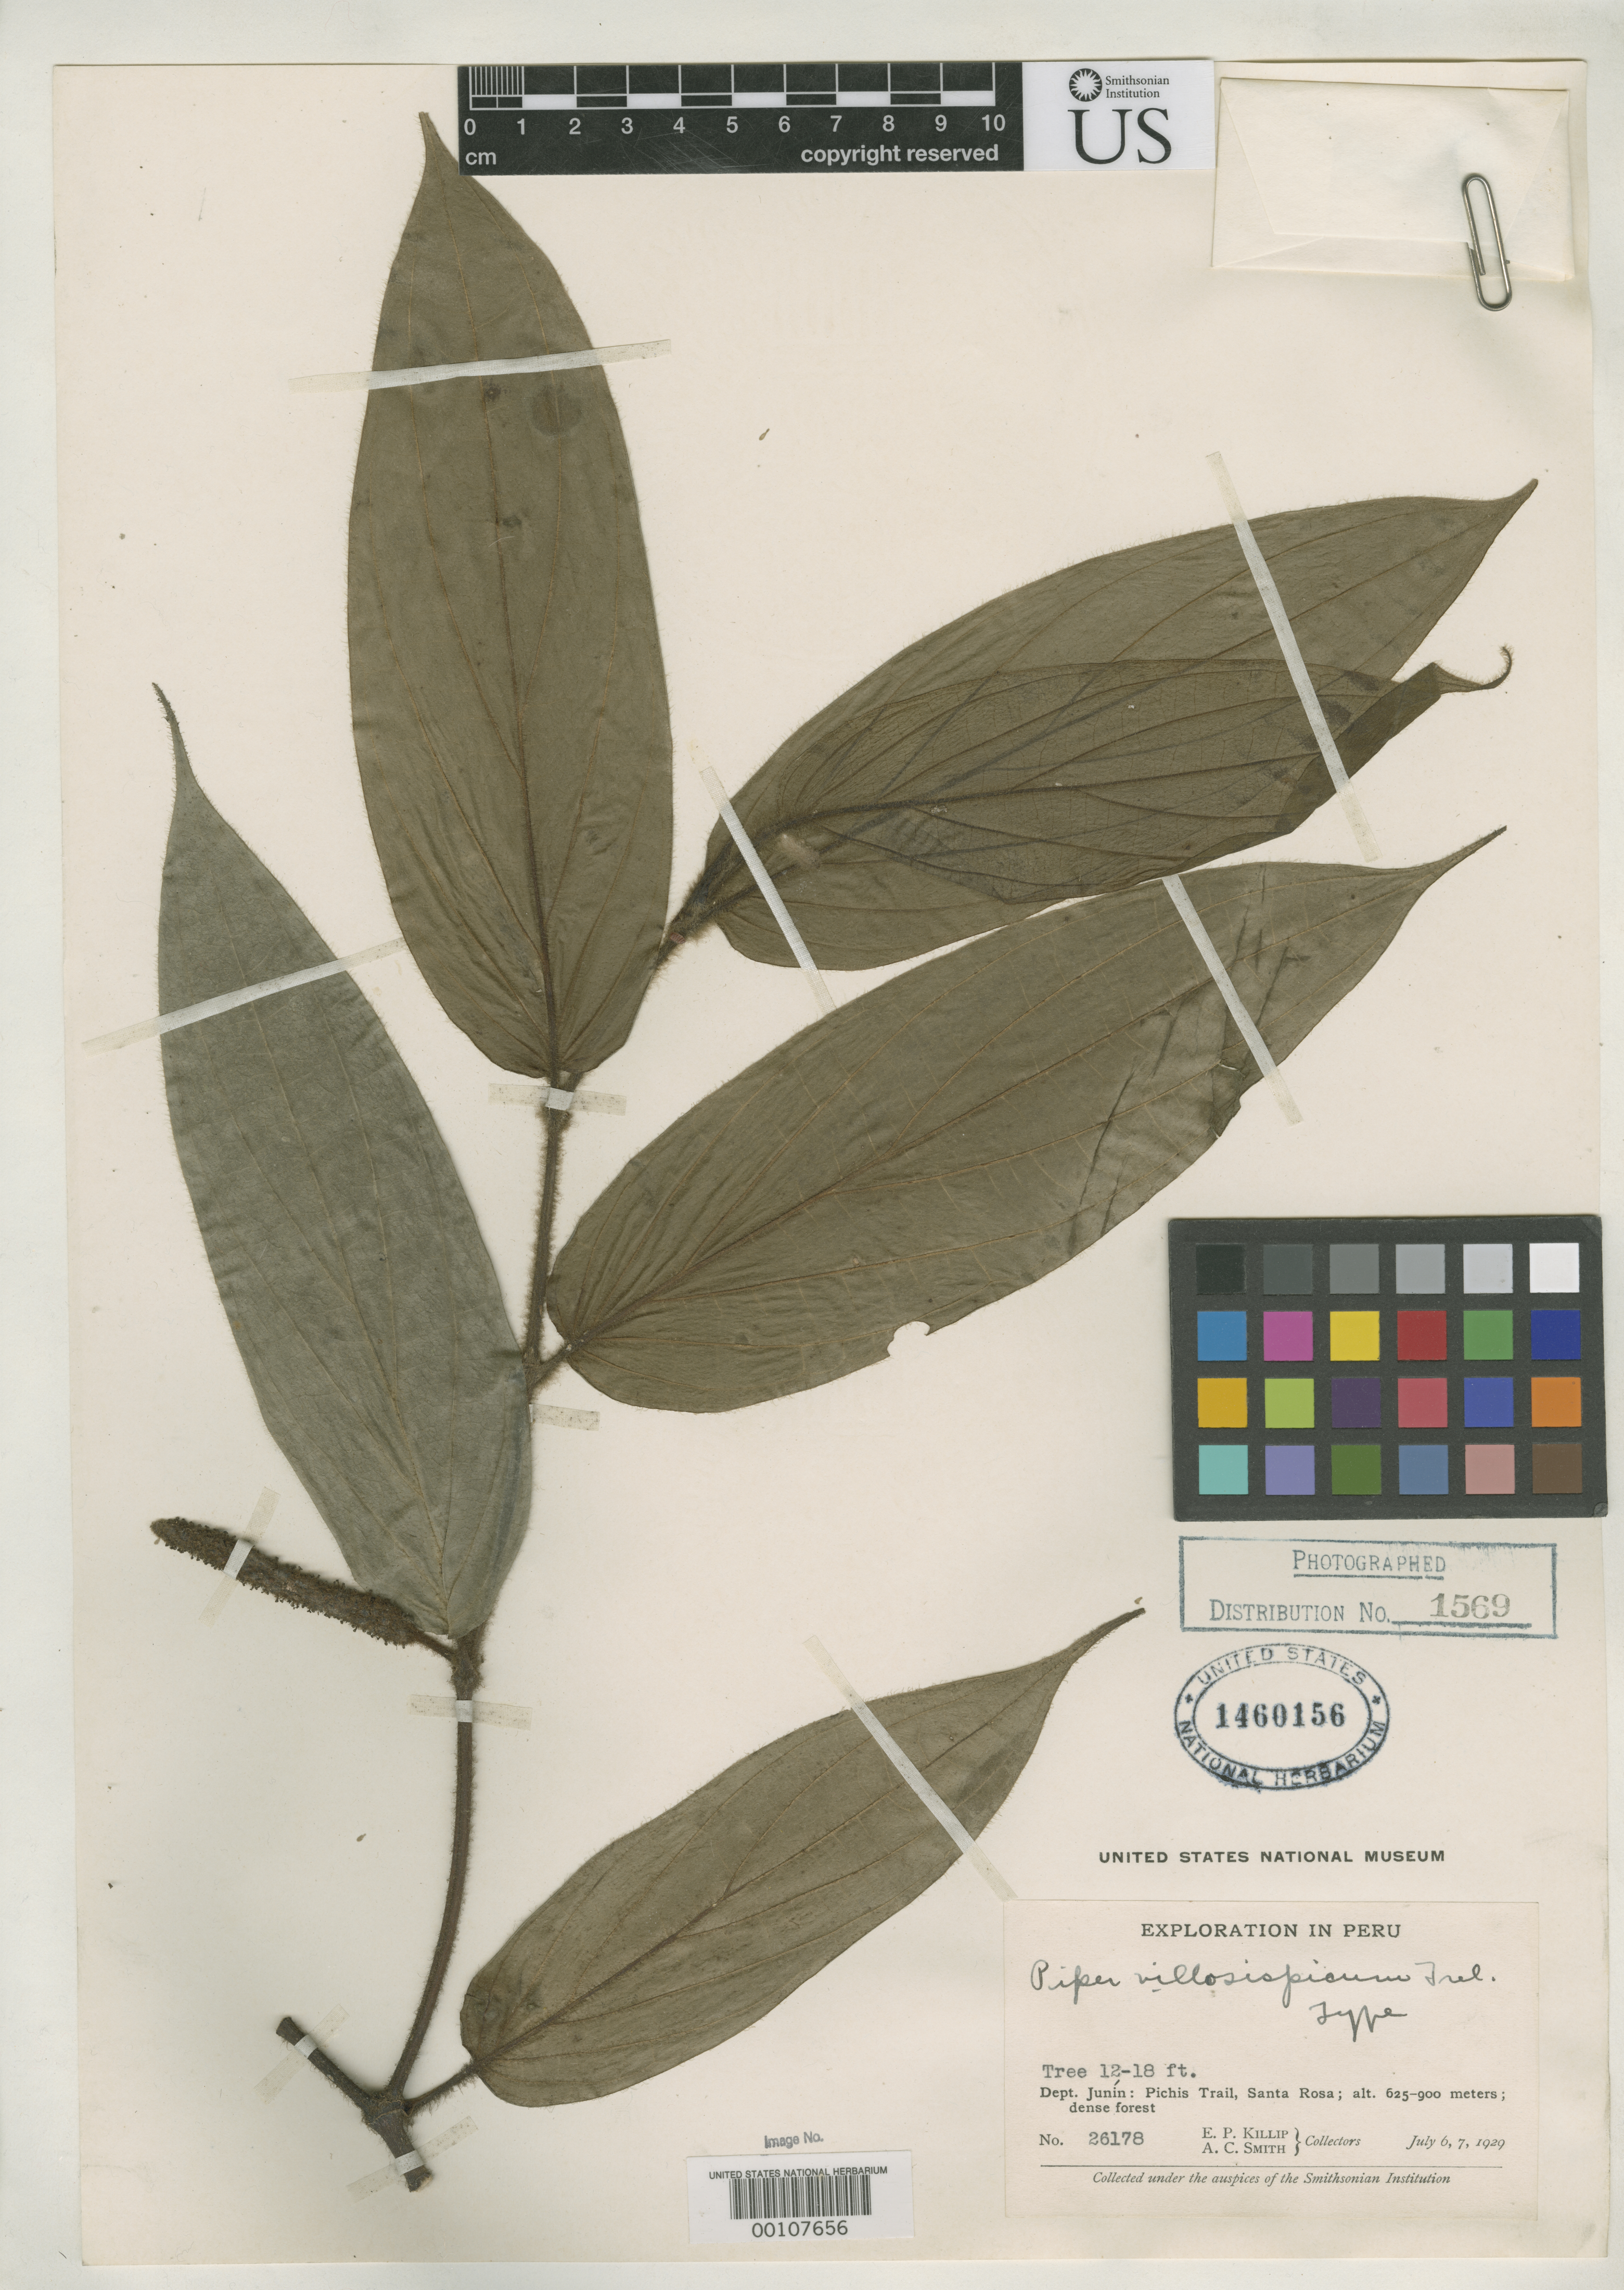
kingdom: Plantae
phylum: Tracheophyta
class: Magnoliopsida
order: Piperales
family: Piperaceae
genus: Piper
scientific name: Piper villosispicum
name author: Trel. in J.F. Macbr.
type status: Holotype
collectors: E. P. Killip & A. C. Smith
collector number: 26178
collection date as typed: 06 Jul 1929 and 07 Jul 1929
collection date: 1929-07-06,1929-07-07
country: Peru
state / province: Junín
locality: Pichis Trail, Santa Rosa.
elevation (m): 625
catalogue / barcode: US 1460156